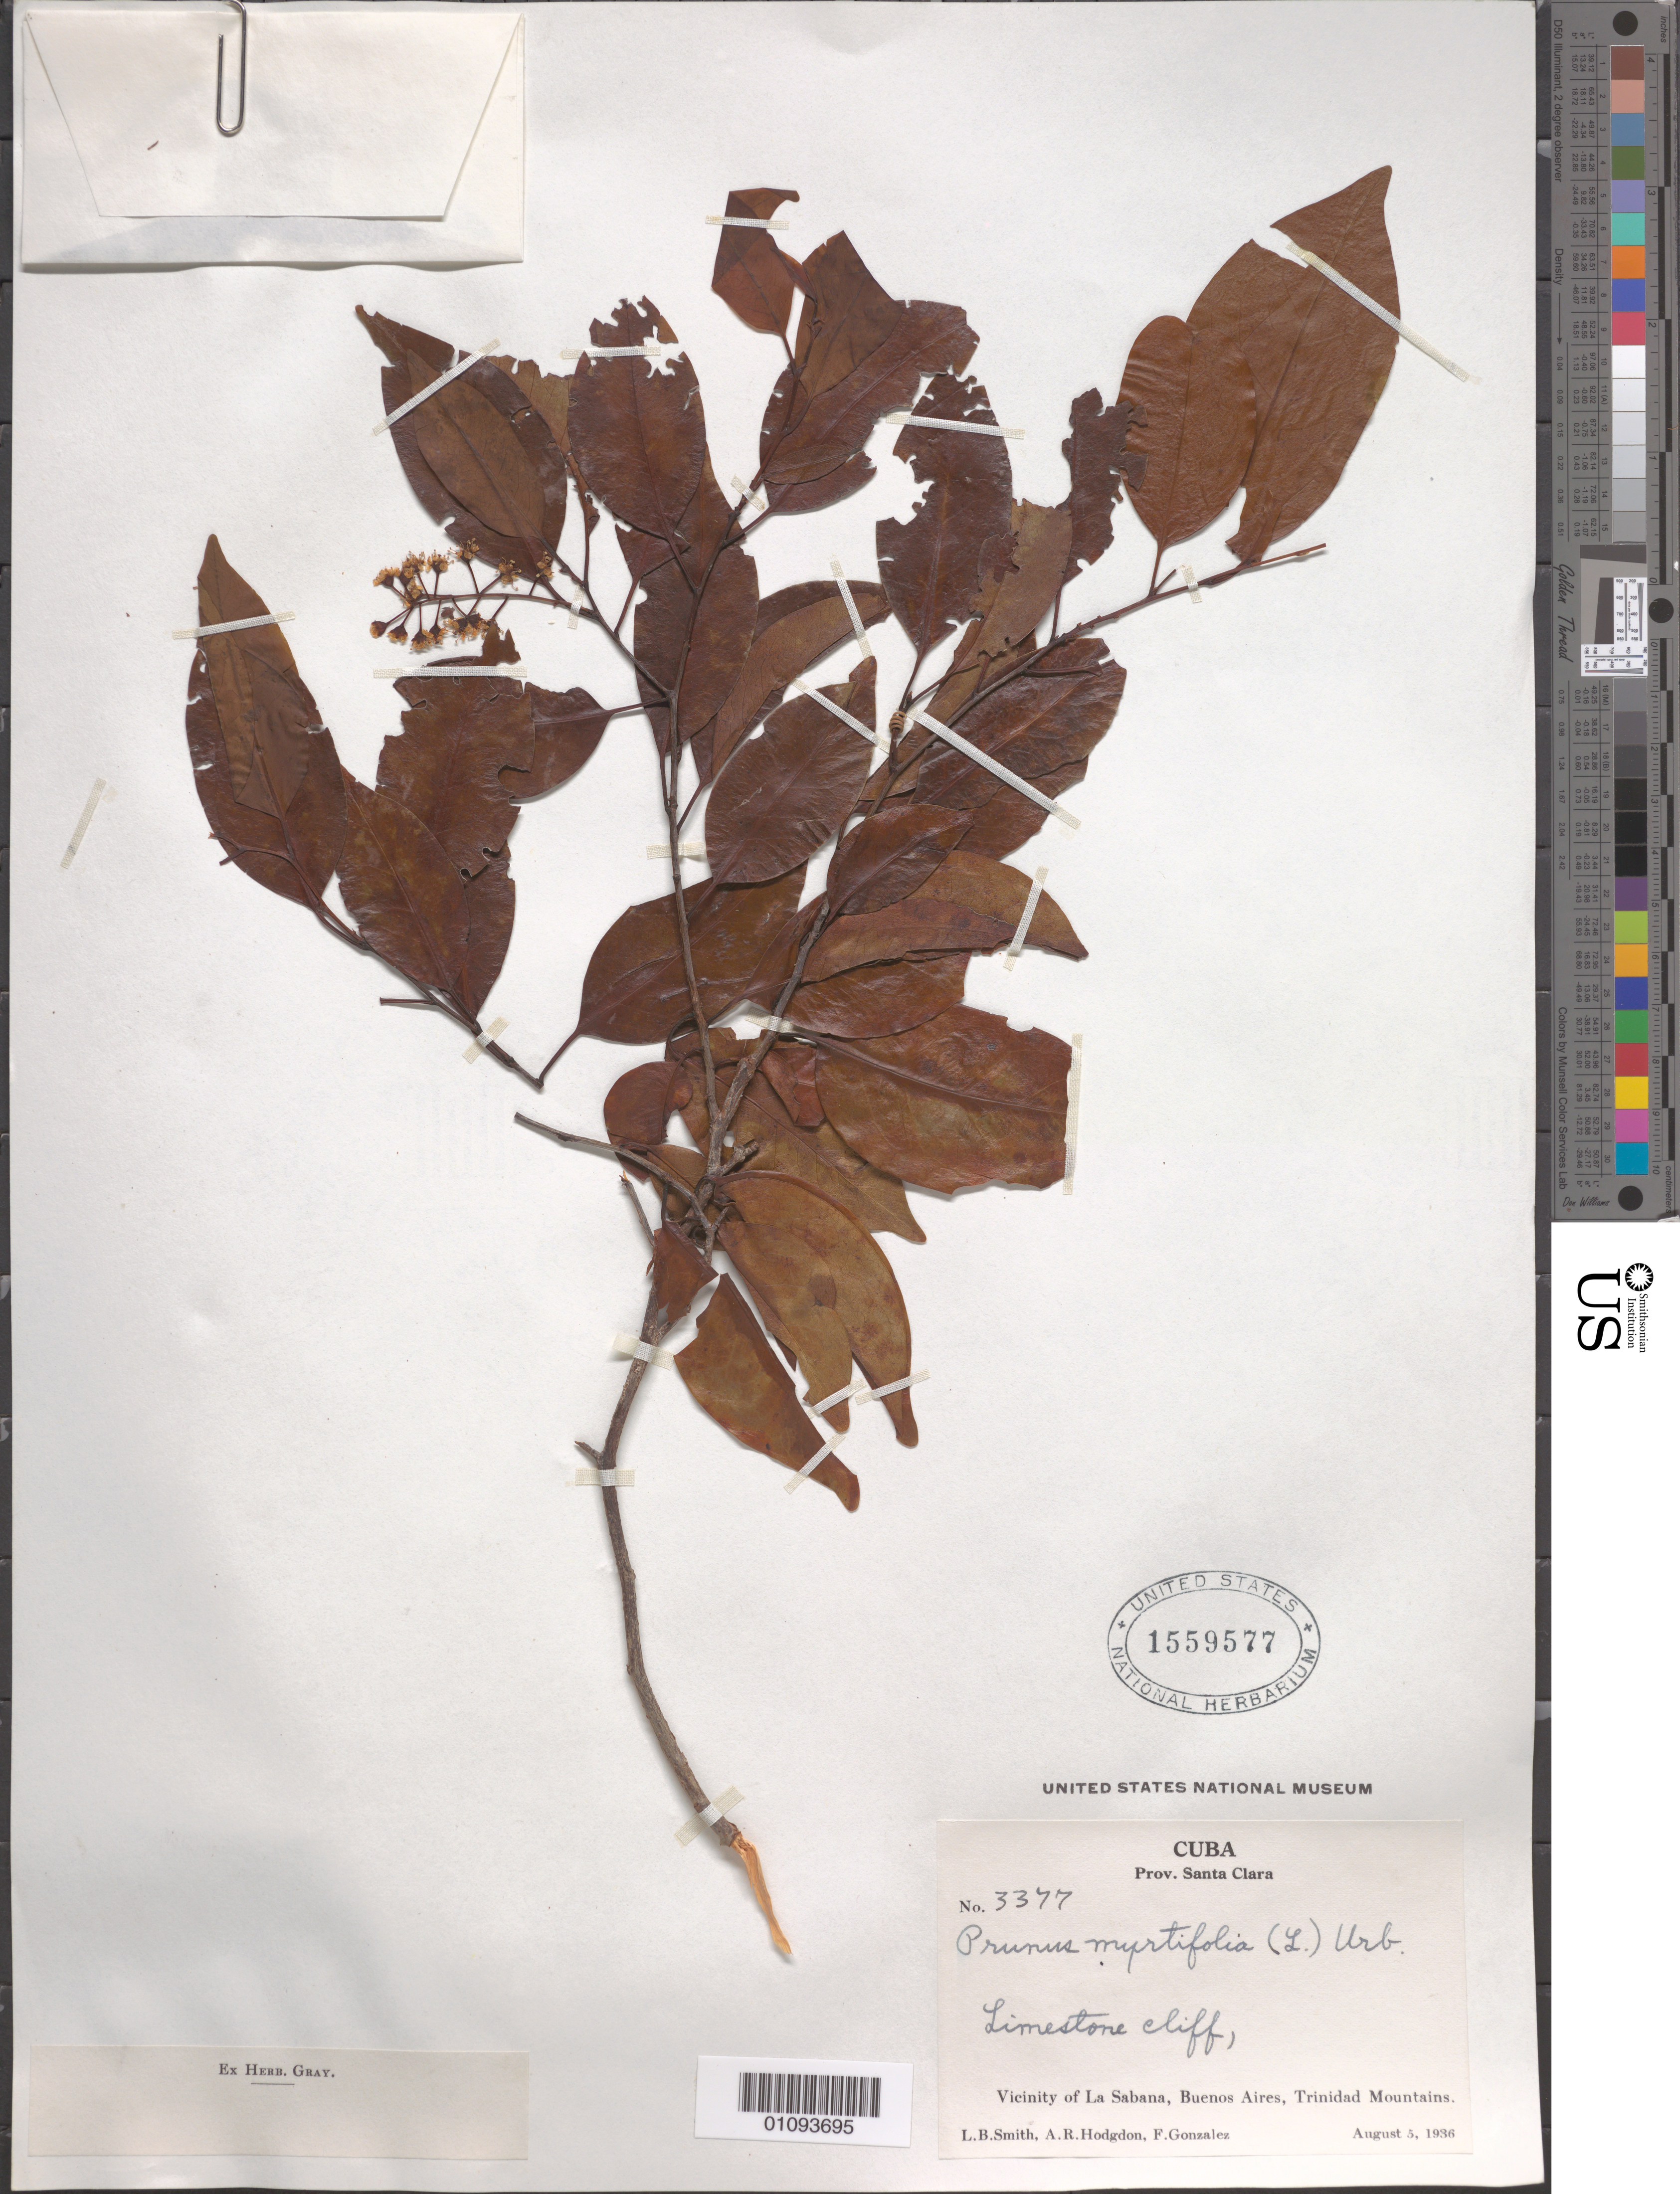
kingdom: Plantae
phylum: Tracheophyta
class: Magnoliopsida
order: Rosales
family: Rosaceae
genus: Prunus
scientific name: Prunus myrtifolia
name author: (L.) Urb.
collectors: L. Smith, A. R. Hodgdon & F. Gonzalez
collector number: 3377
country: Cuba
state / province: Villa Clara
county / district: Santa Clara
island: Cuba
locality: Vicinity of La Sabana, Buenos Aires, Trinidad Mountains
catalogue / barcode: US 1559577